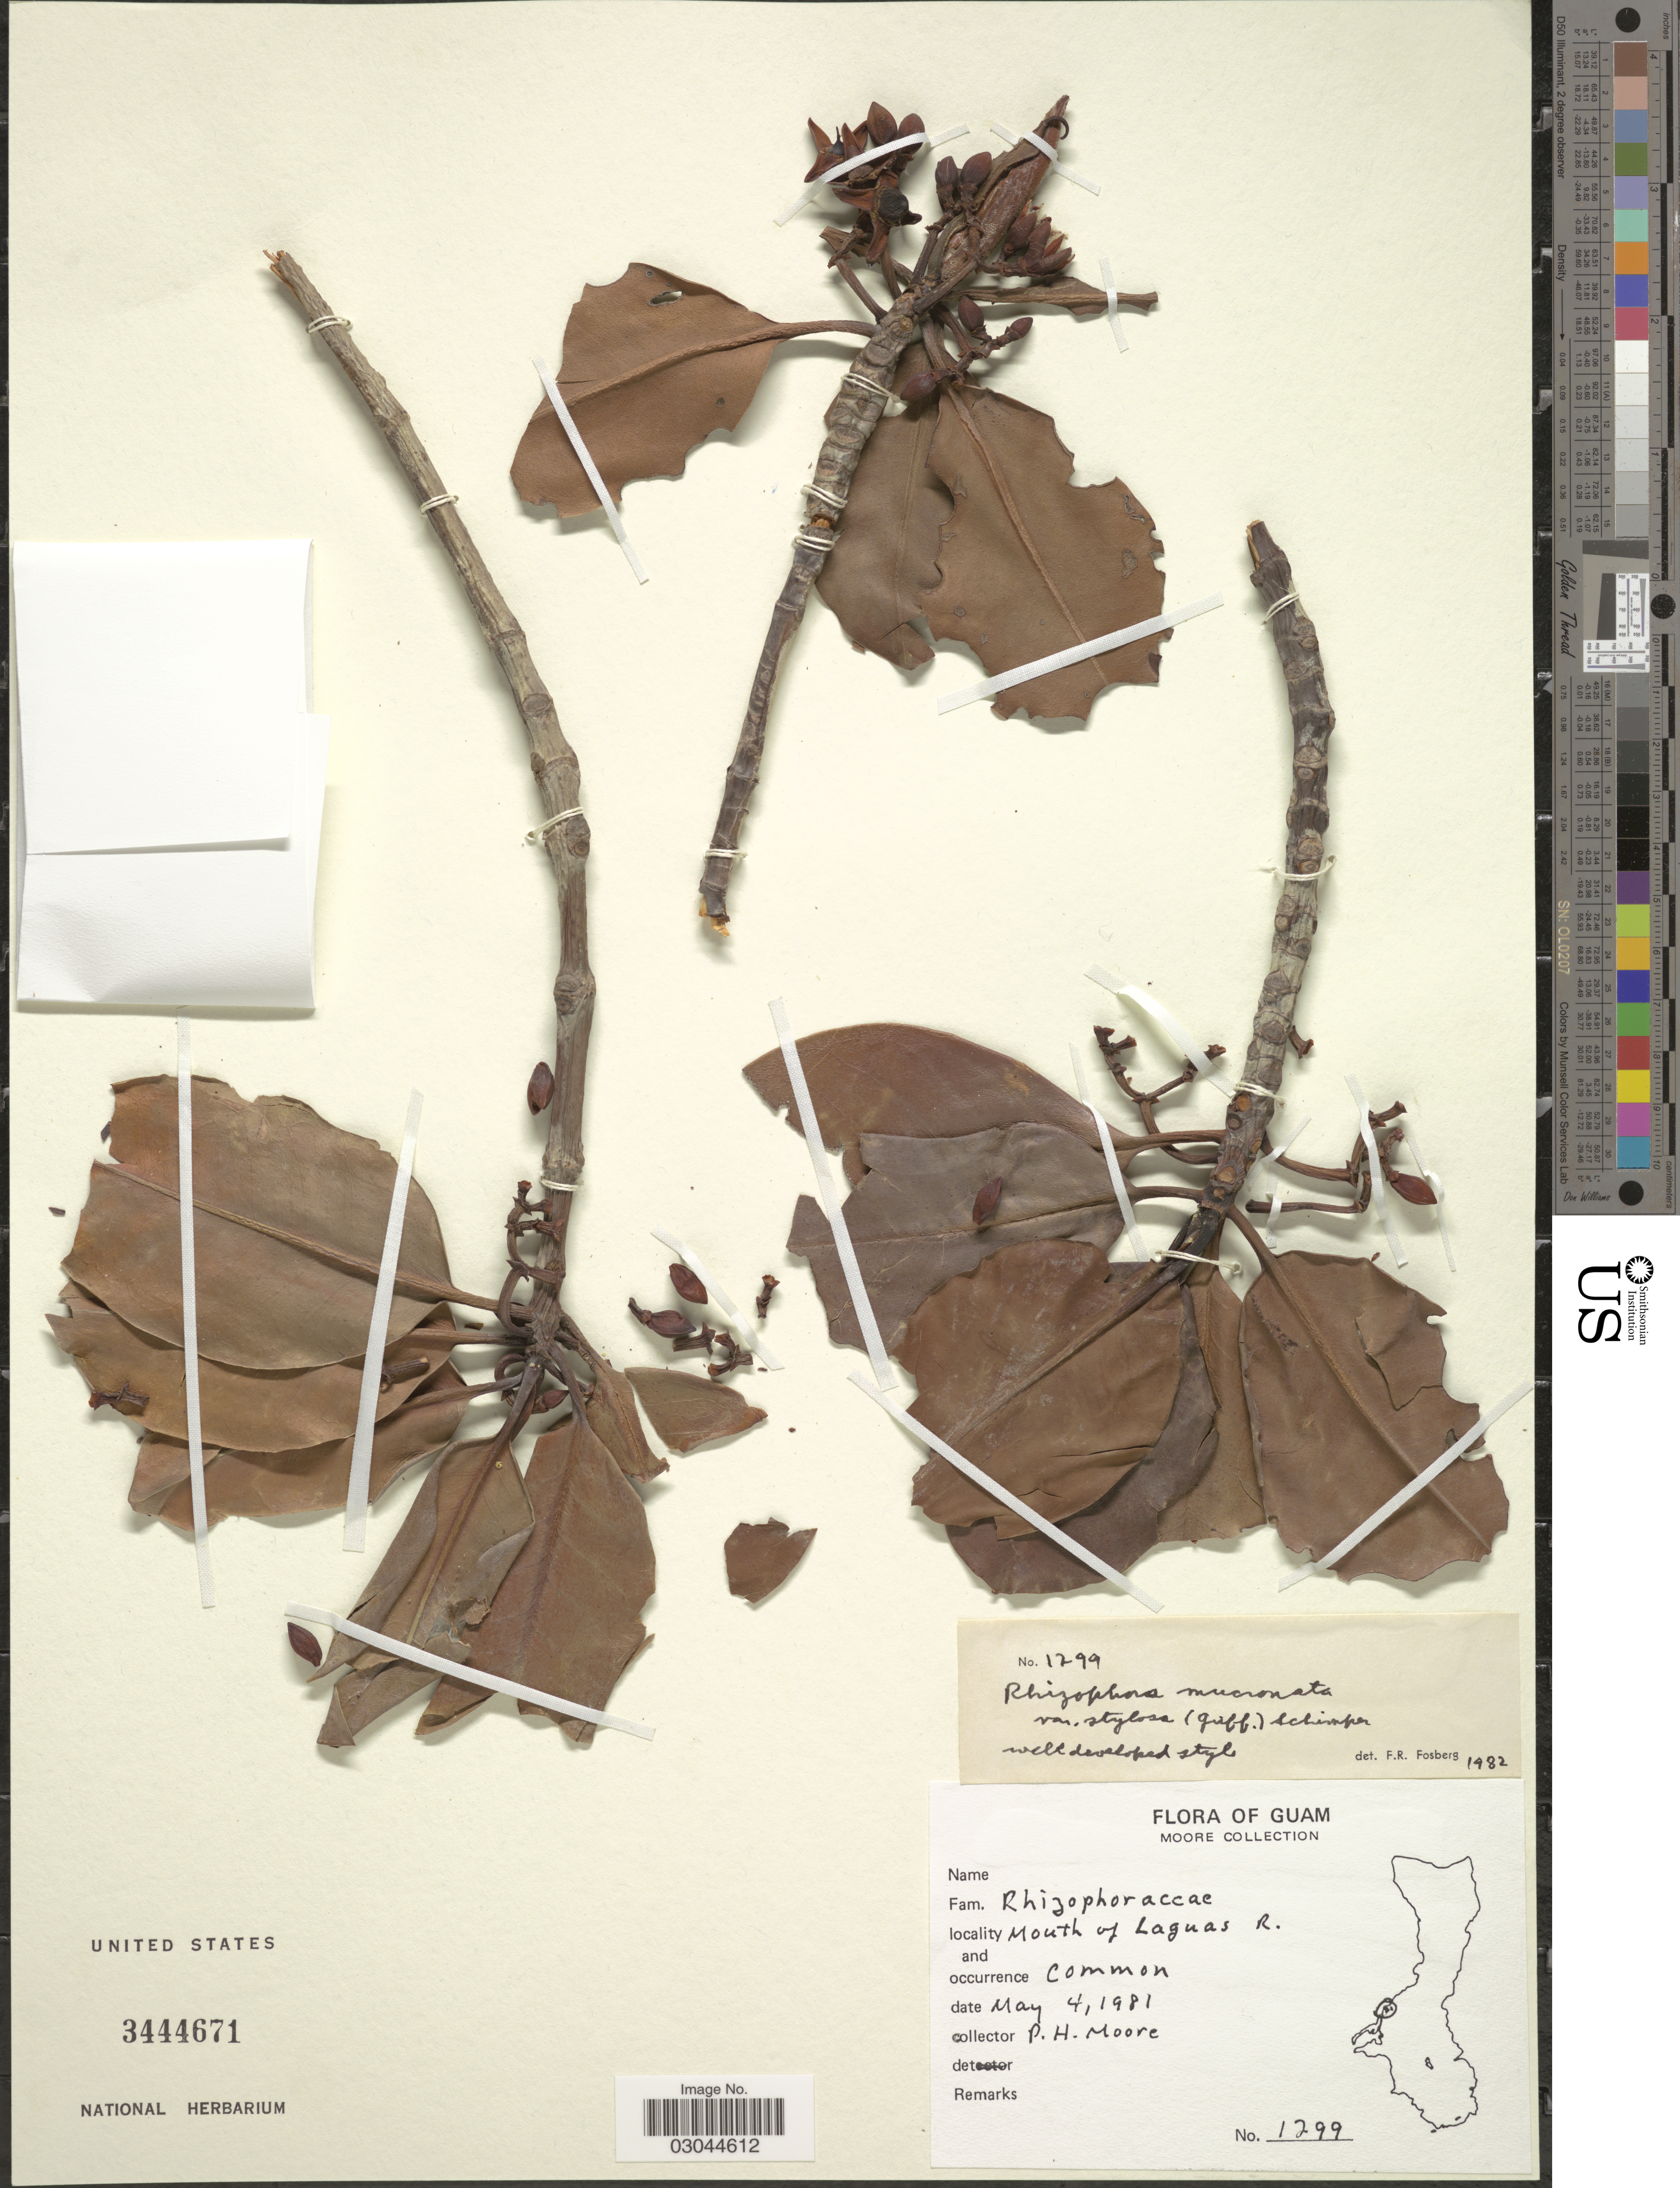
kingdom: Plantae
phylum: Tracheophyta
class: Magnoliopsida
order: Malpighiales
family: Rhizophoraceae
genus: Rhizophora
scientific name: Rhizophora mucronata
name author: Lam.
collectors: P. H. Moore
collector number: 1299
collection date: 1981-05-04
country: Guam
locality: Mouth of Laguas R.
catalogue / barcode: US 3444671